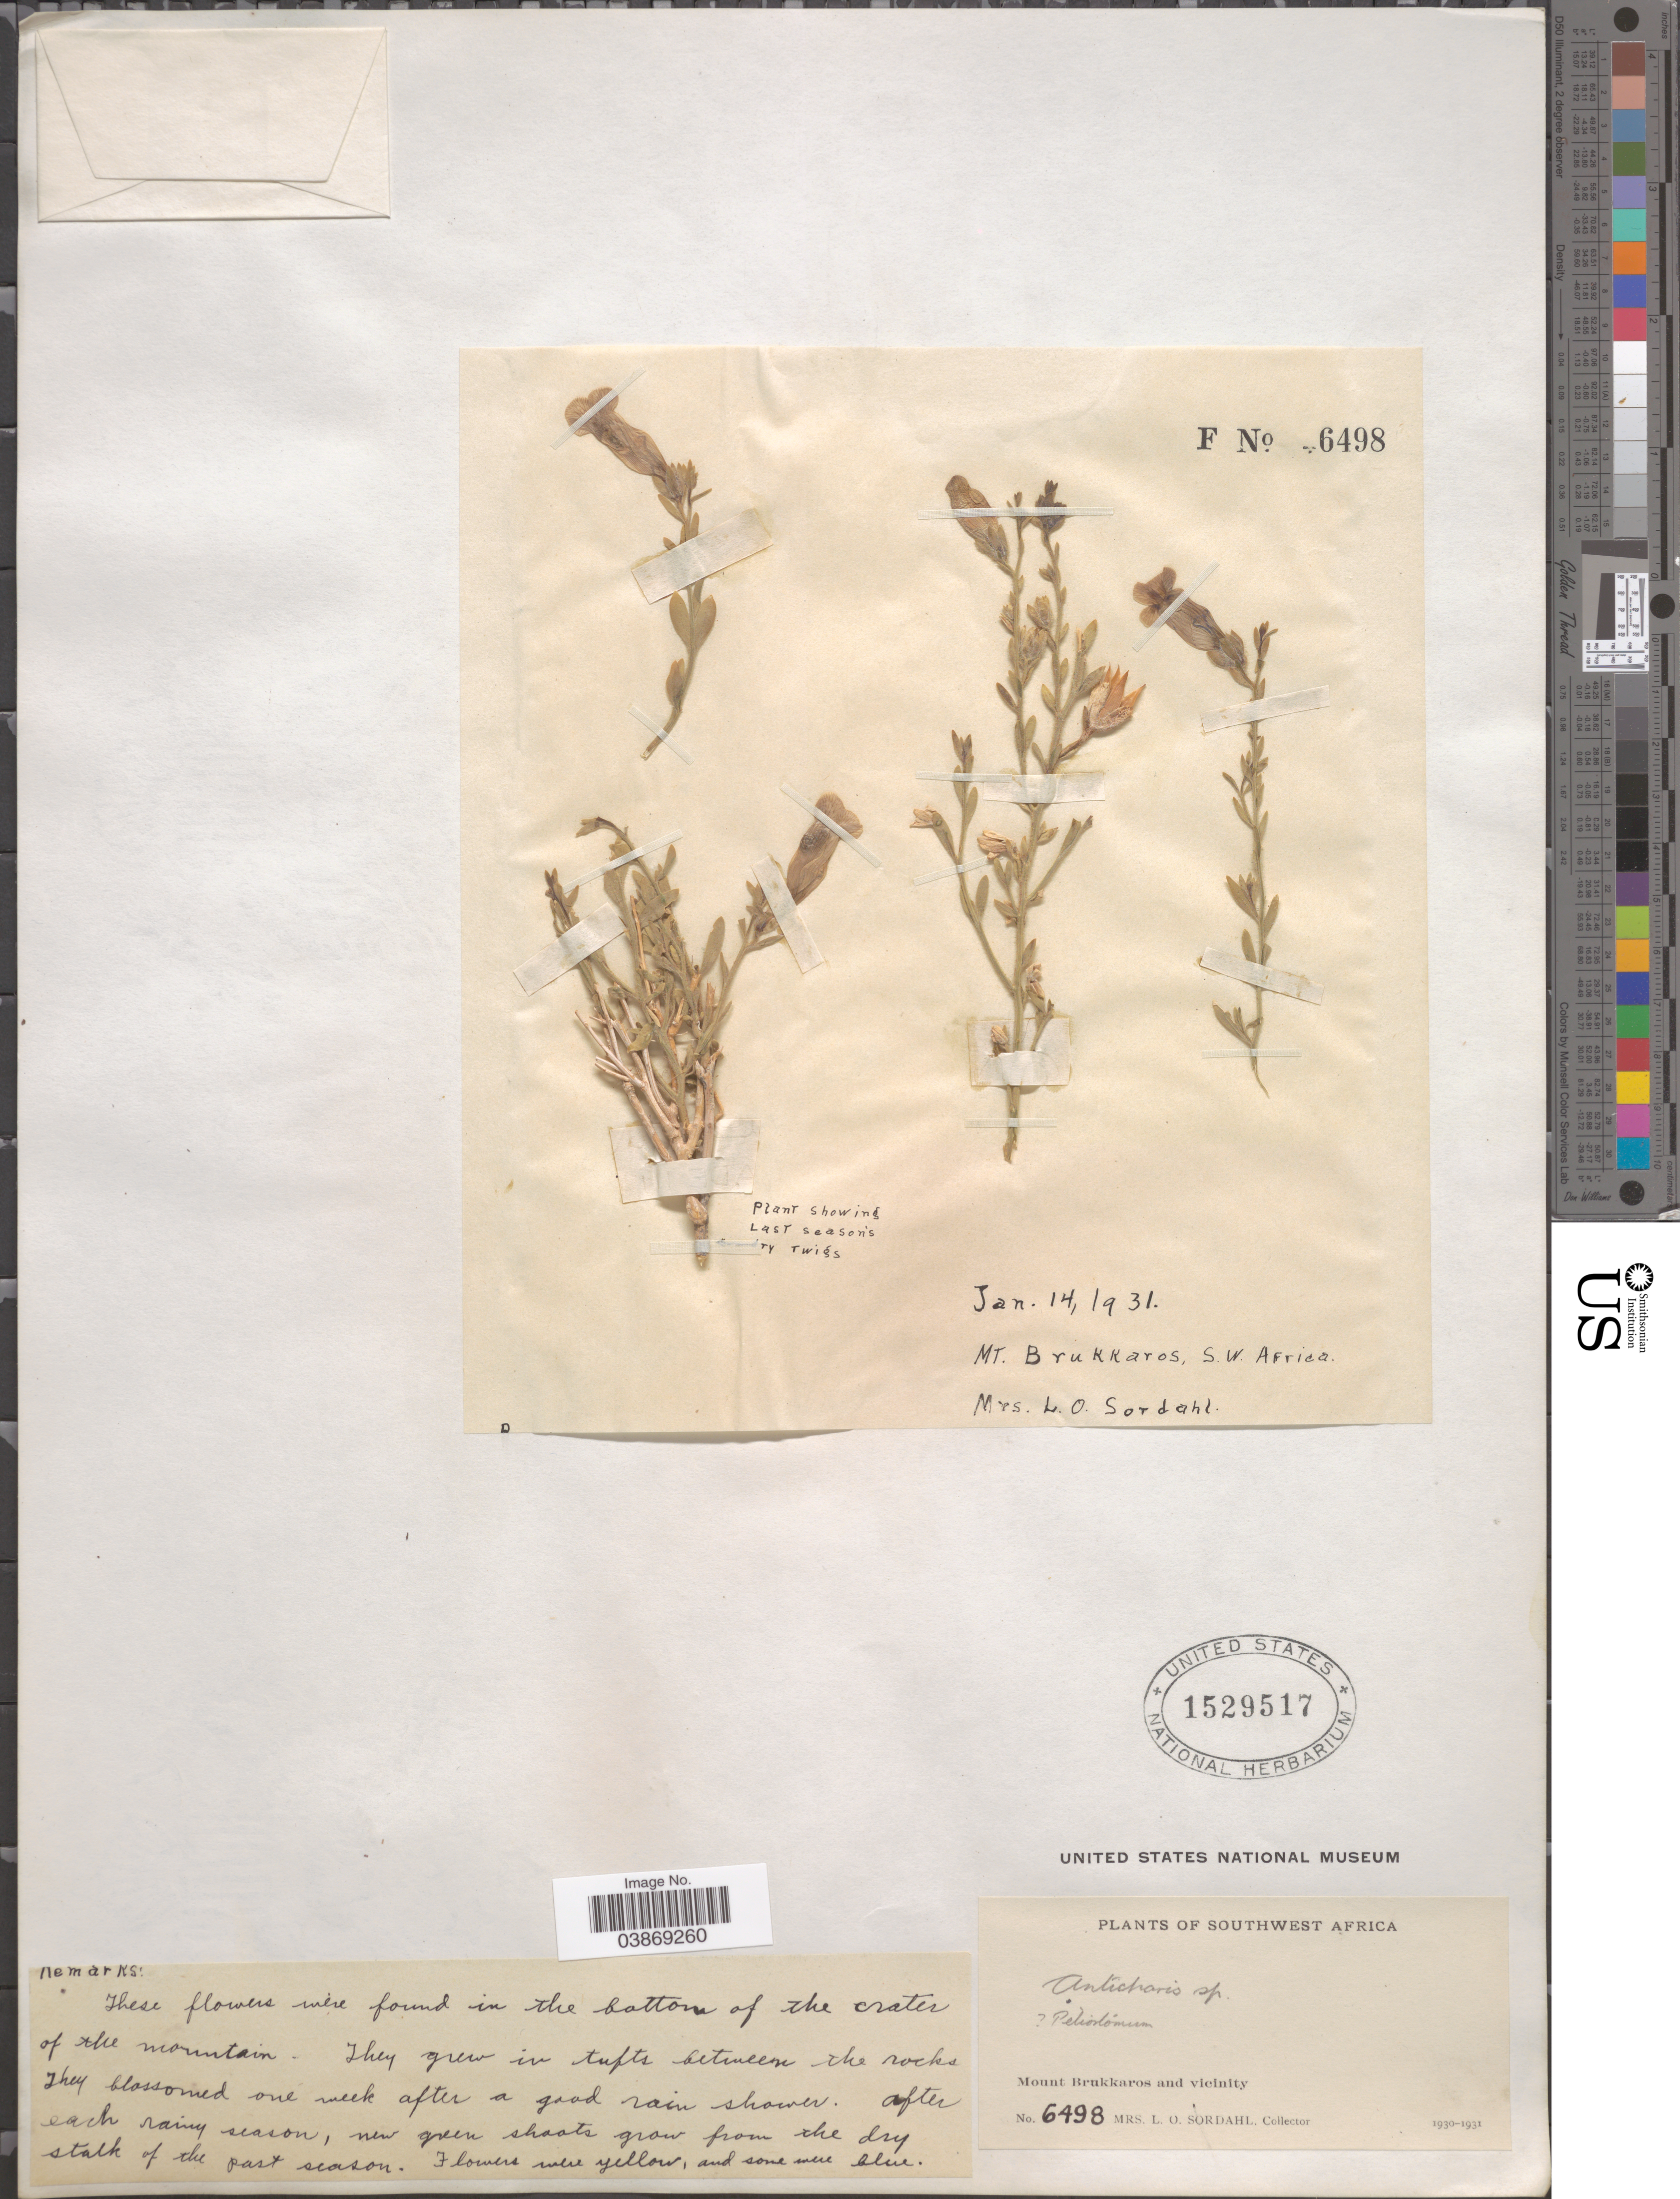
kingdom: Plantae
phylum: Tracheophyta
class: Magnoliopsida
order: Lamiales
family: Scrophulariaceae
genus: Anticharis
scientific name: Anticharis sp.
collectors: L. Sordahl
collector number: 6498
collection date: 1931-01-14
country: Namibia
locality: Southwest Africa. Mount Brukkaros and vicinity.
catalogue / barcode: US 1529517